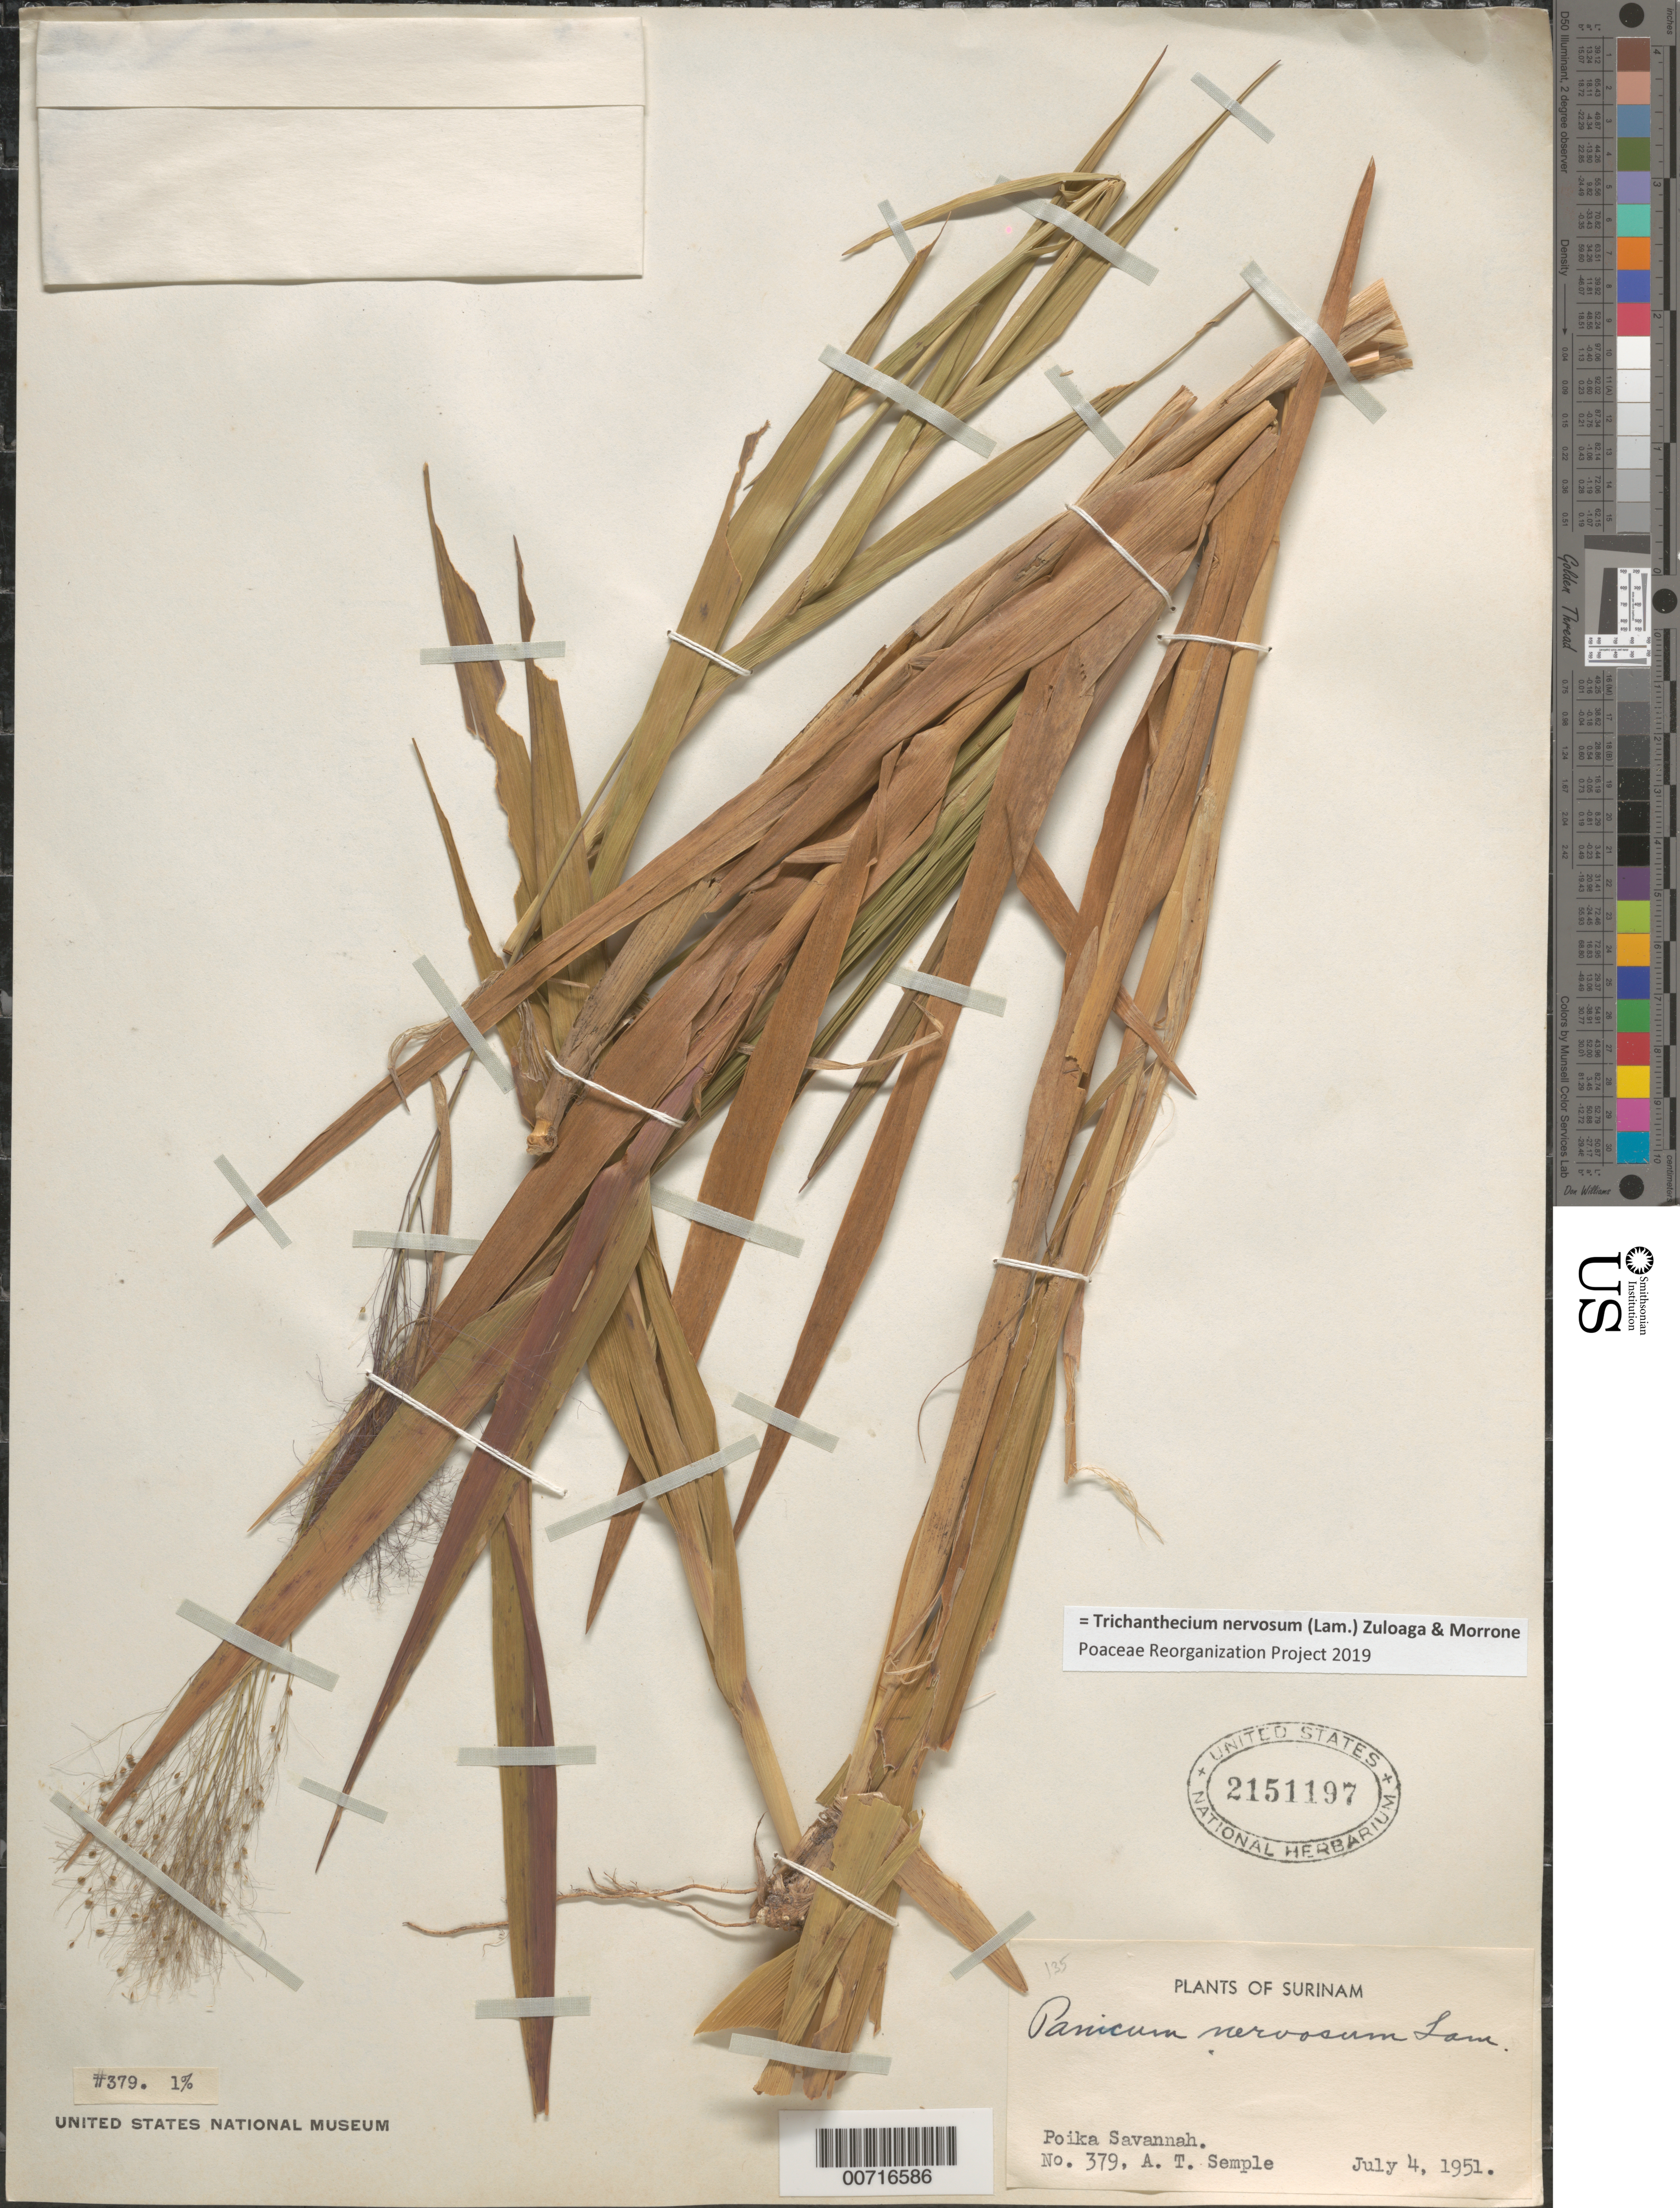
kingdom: Plantae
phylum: Tracheophyta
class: Liliopsida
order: Poales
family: Poaceae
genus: Trichanthecium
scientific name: Trichanthecium nervosum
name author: (Lam.) Zuloaga & Morrone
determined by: Poaceae Reorganization Project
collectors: A. Semple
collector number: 379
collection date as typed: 4-Jul-51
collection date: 1951-07-04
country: Suriname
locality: Poika Savanna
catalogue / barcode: US 2151197